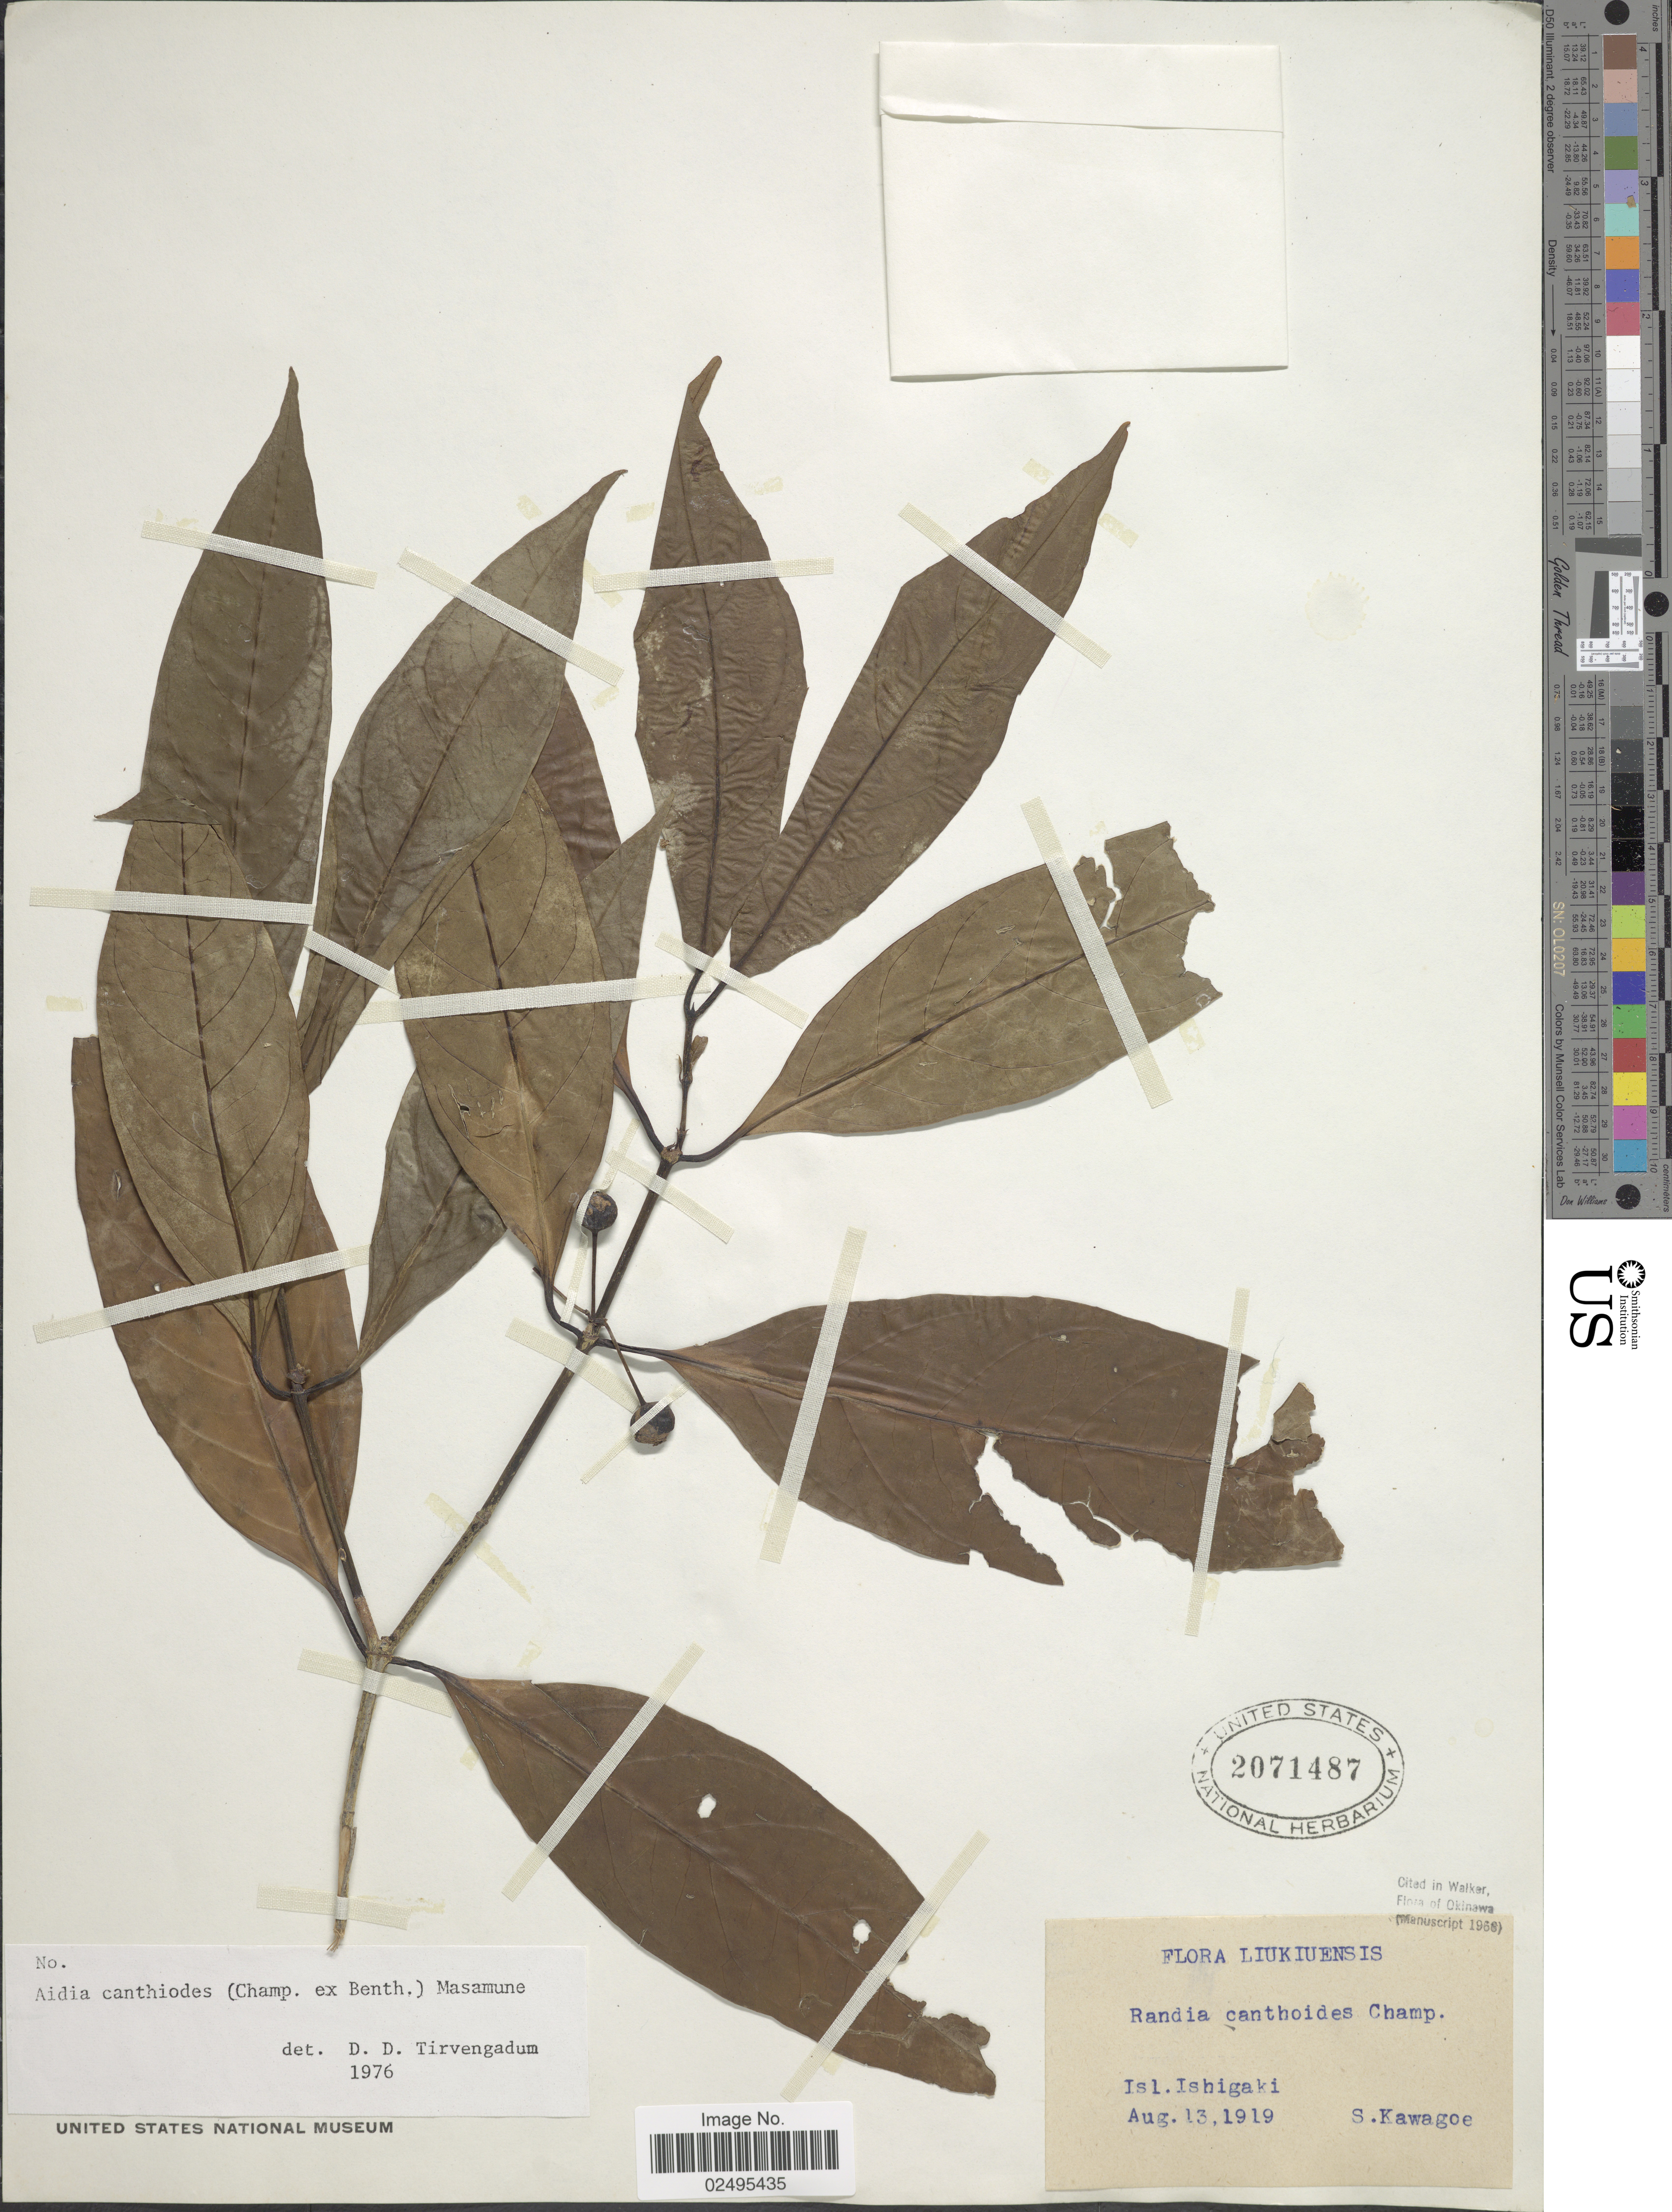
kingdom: Plantae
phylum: Tracheophyta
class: Magnoliopsida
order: Gentianales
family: Rubiaceae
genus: Aidia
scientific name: Aidia canthioides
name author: (Champ. ex Benth.) Masam.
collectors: S. Kawagoe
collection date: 1919-08-13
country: Japan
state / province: Okinawa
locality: Liukiuensis, Isl. Ishigaki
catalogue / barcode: US 2071487